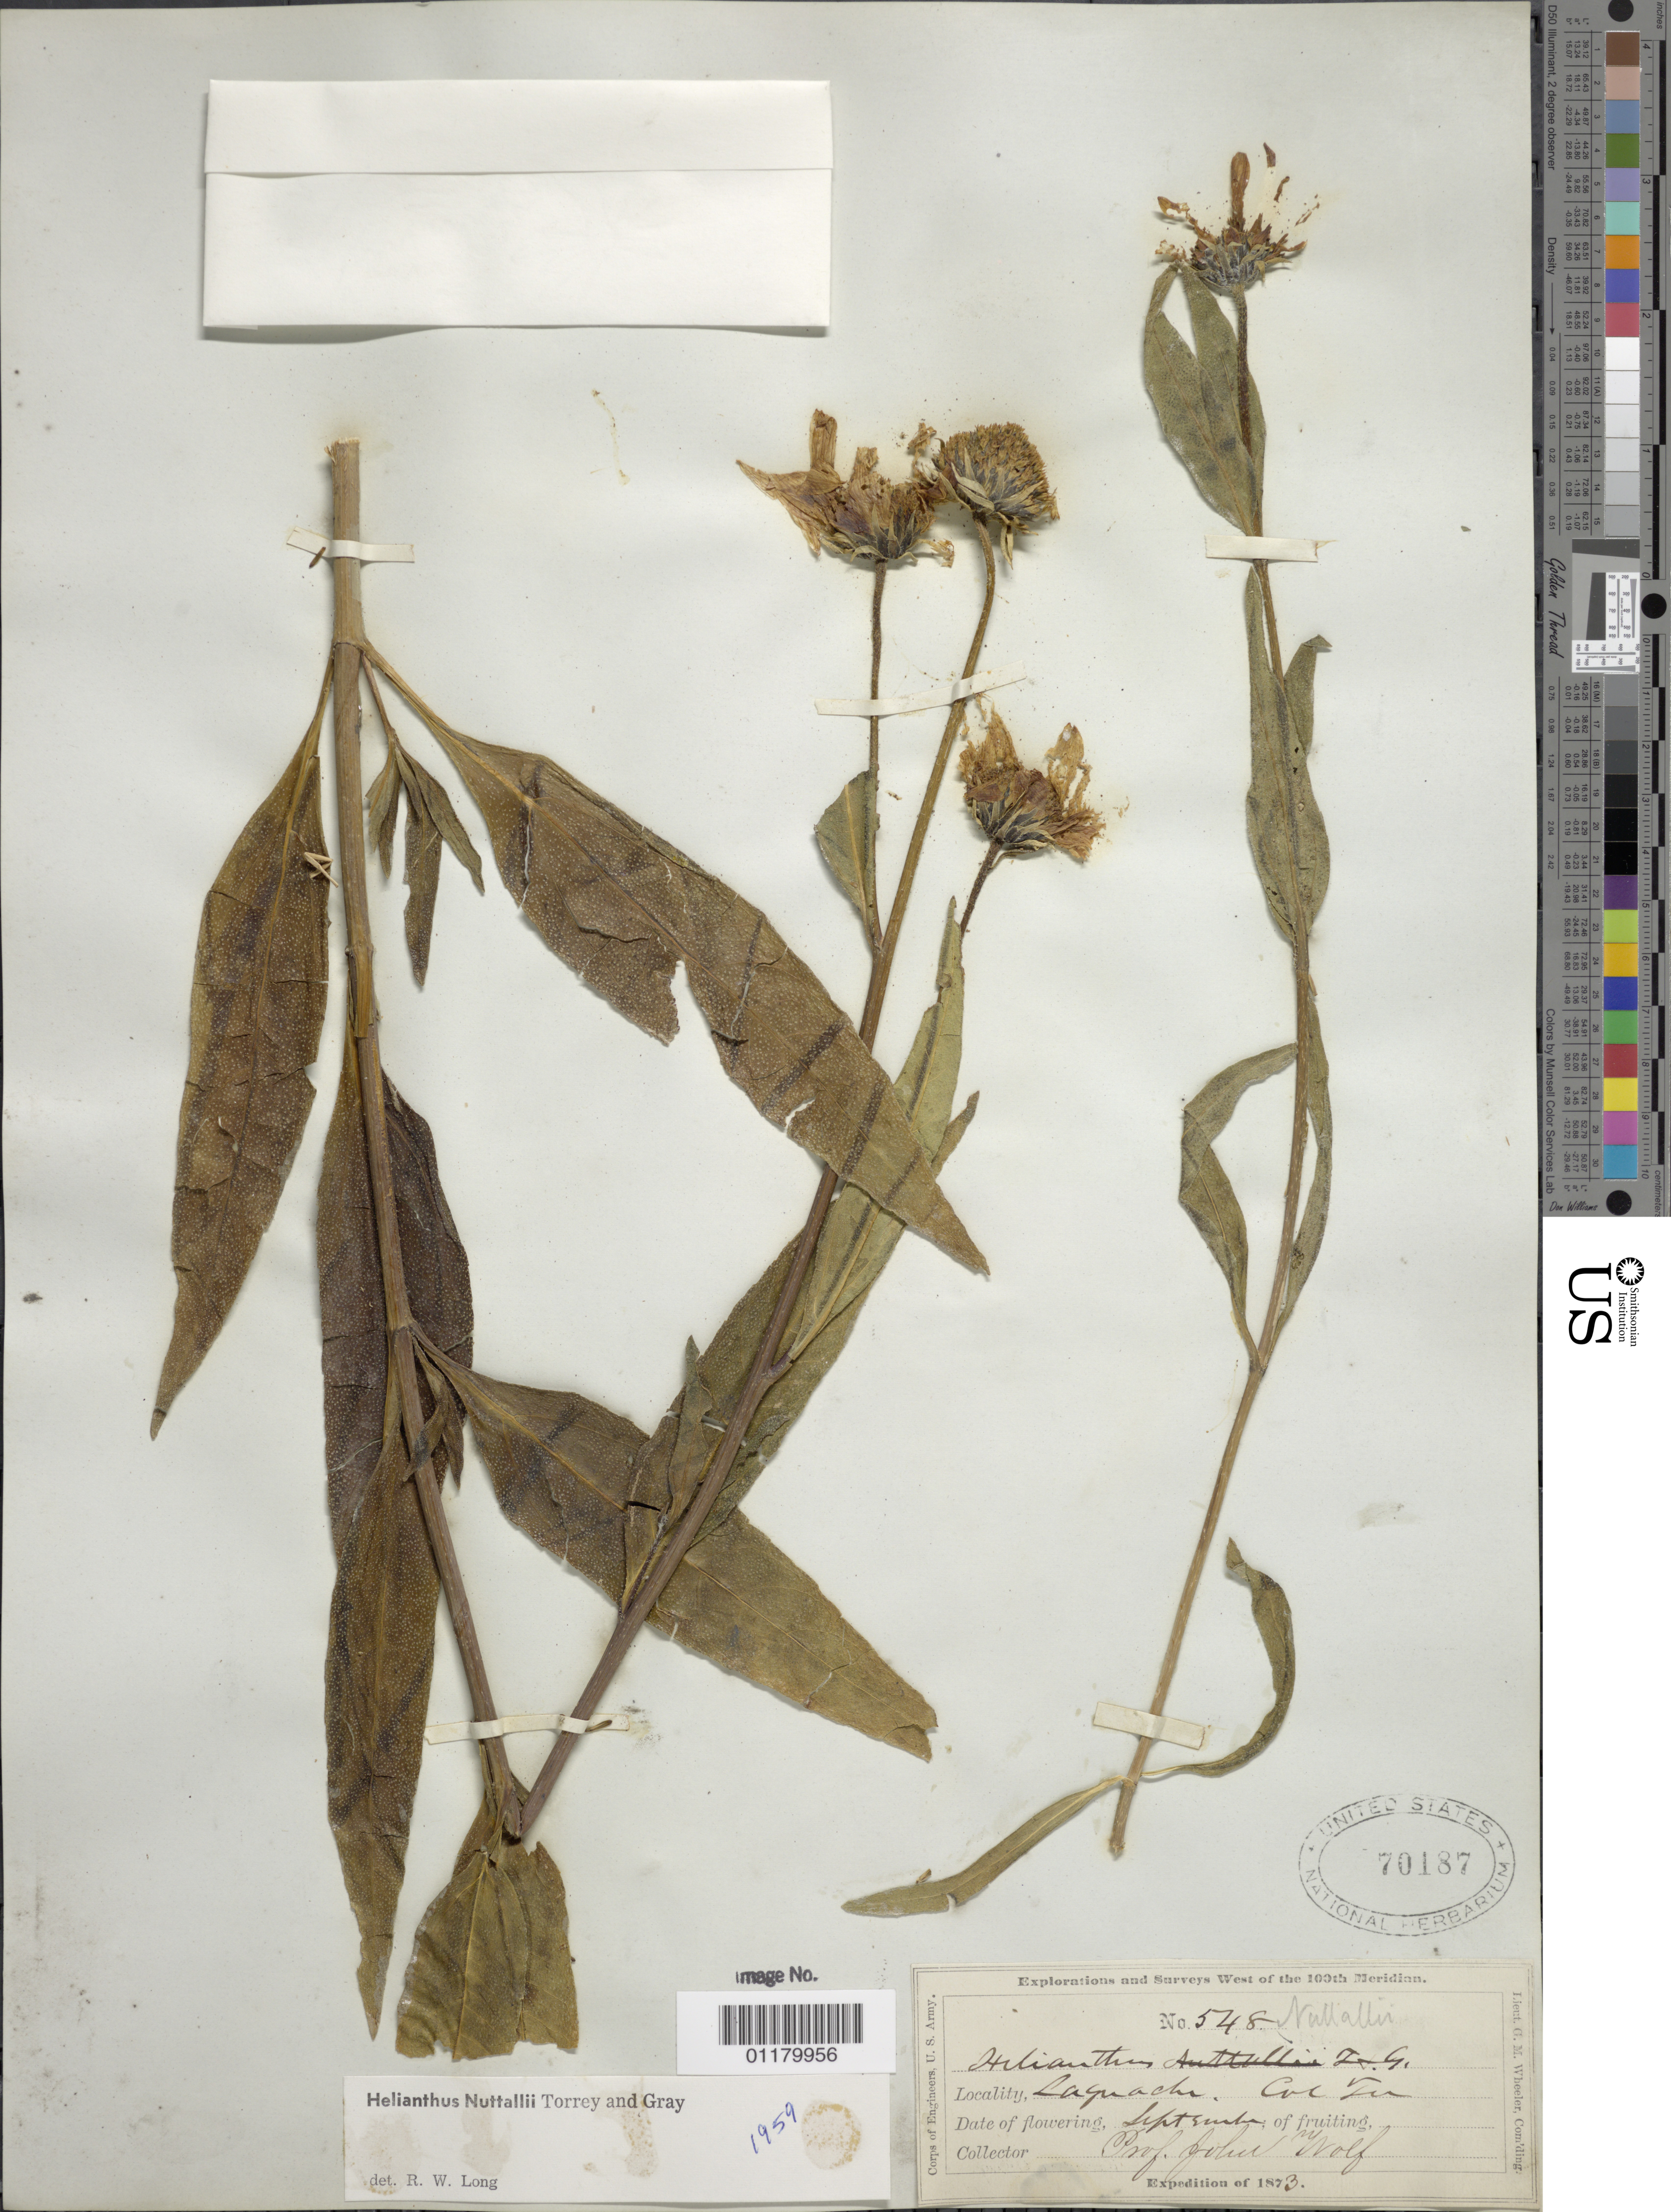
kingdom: Plantae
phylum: Tracheophyta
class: Magnoliopsida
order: Asterales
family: Asteraceae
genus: Helianthus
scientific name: Helianthus nuttallii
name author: Torr. & A. Gray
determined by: Long, R. W.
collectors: J. Wolf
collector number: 548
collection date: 1873-09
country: United States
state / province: Colorado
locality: Saguache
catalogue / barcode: US 70187